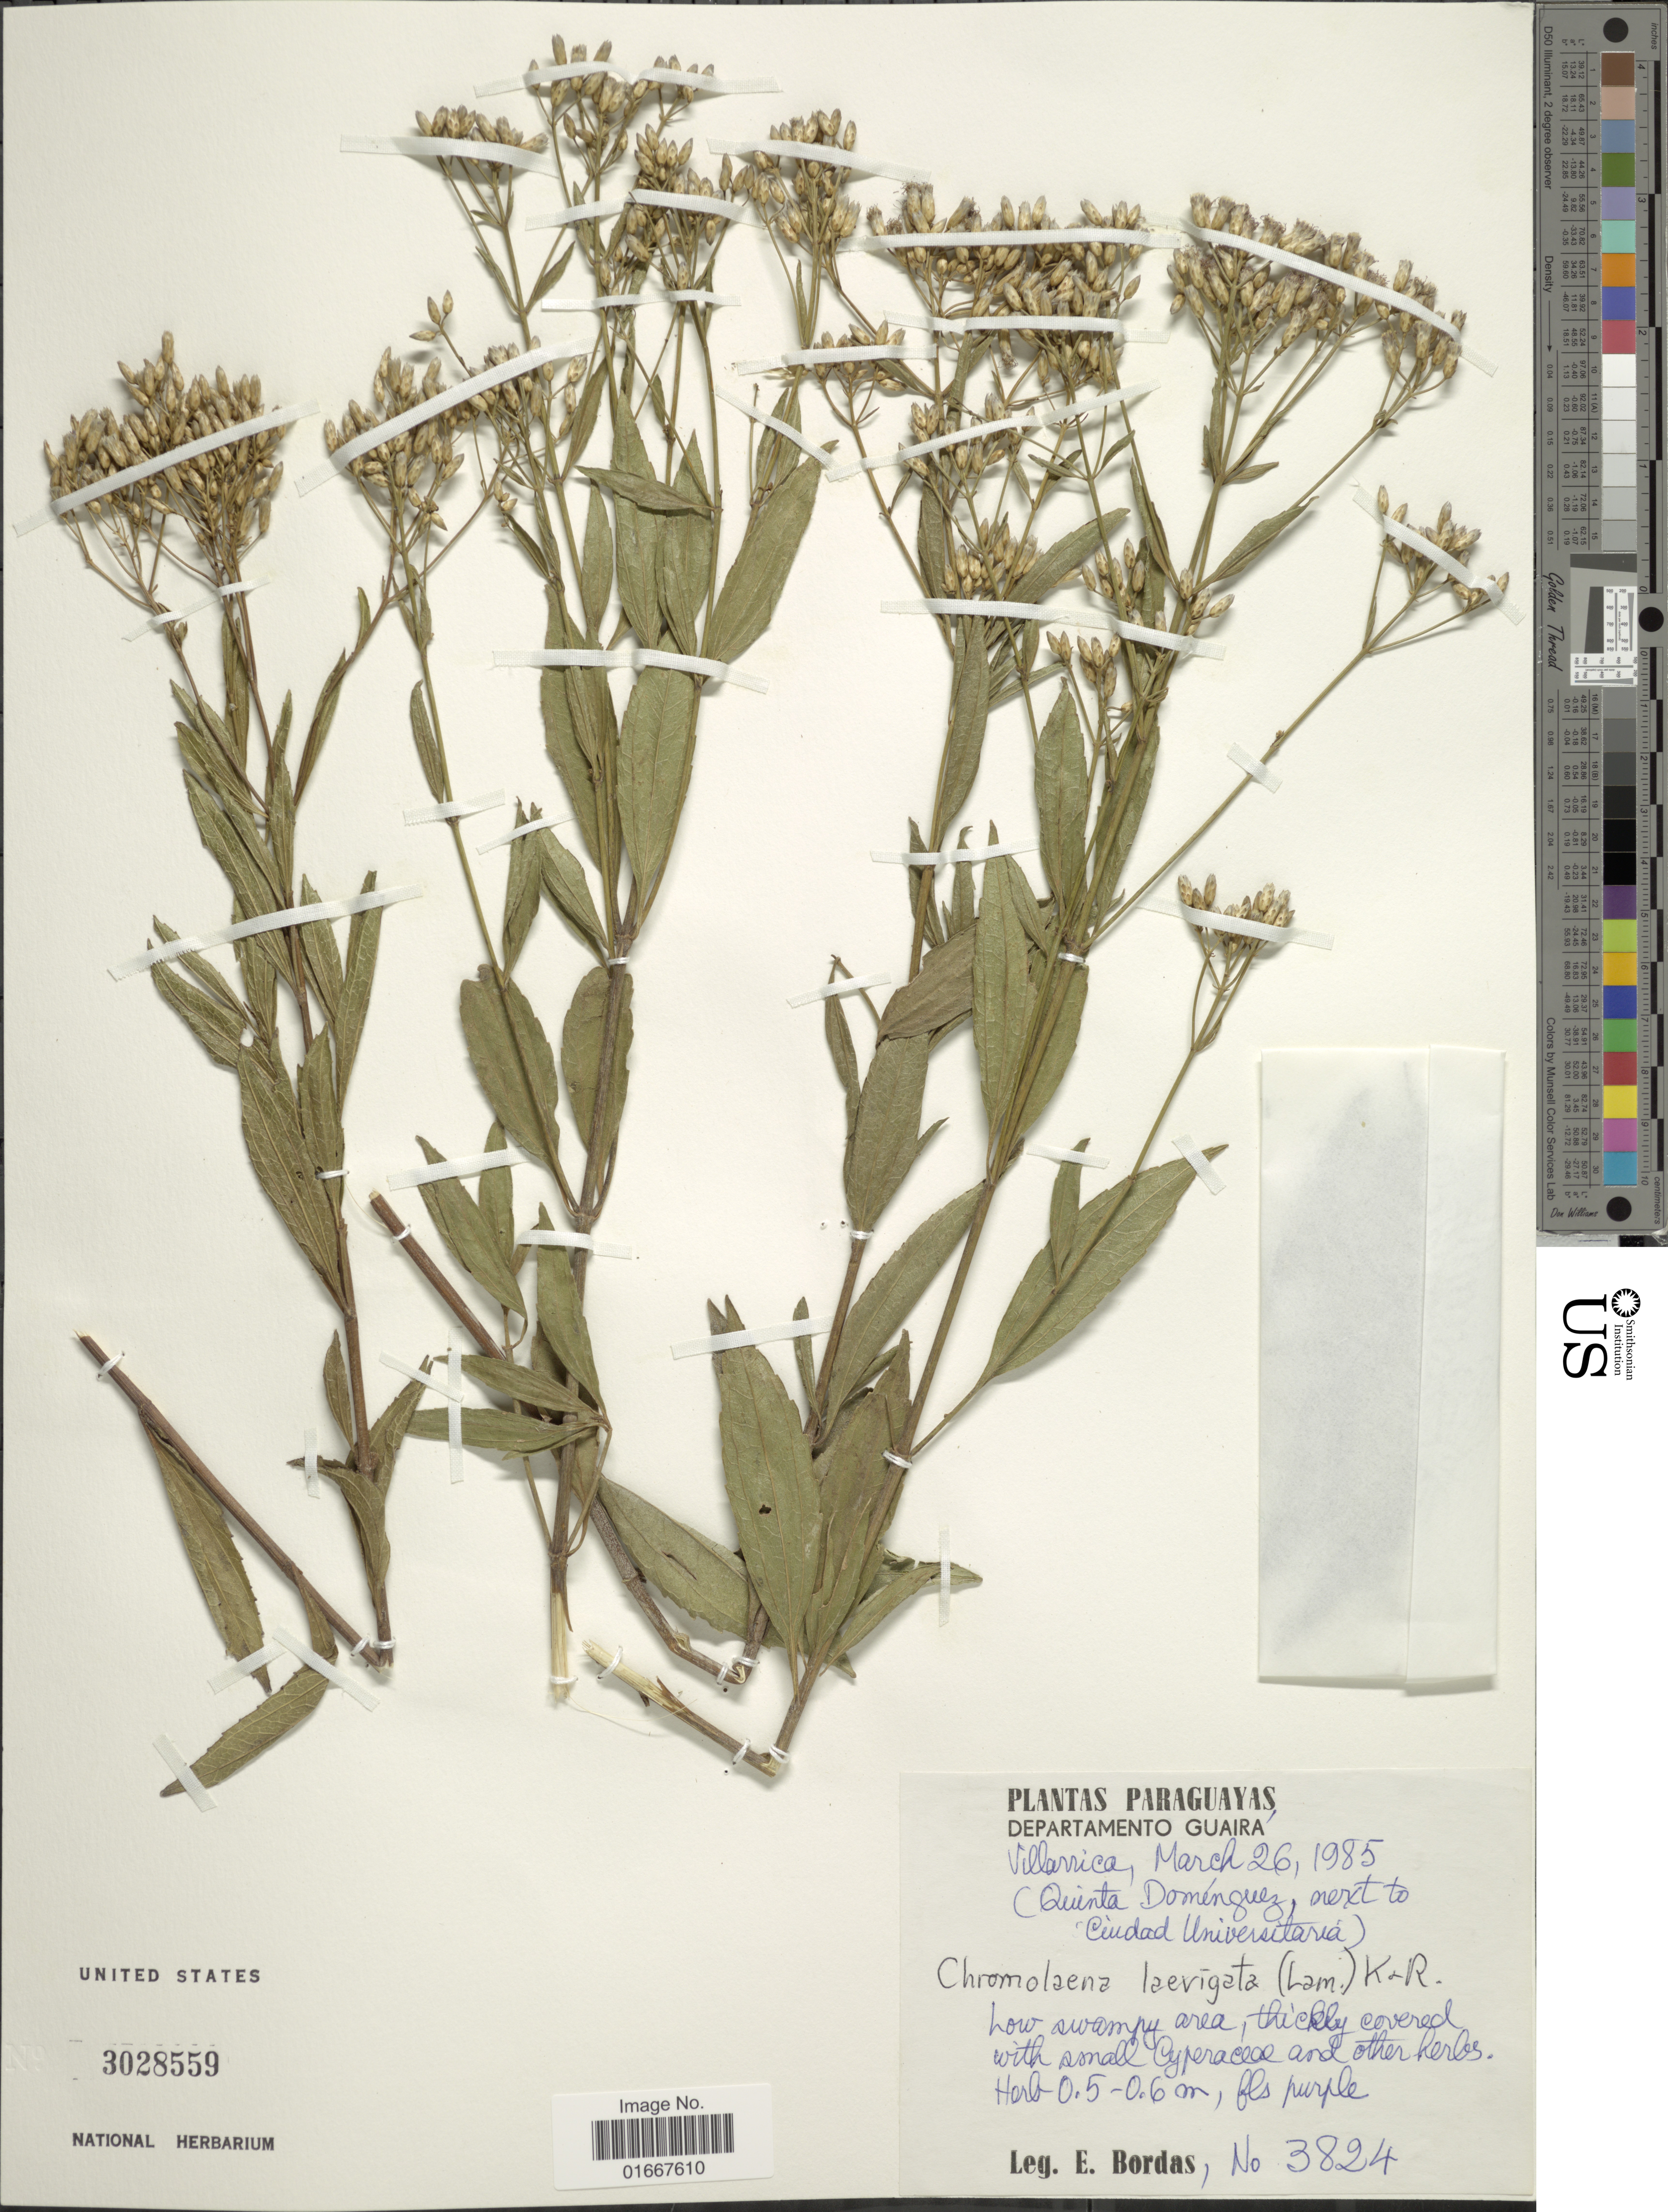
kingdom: Plantae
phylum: Tracheophyta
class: Magnoliopsida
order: Asterales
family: Asteraceae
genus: Chromolaena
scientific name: Chromolaena laevigata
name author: (Lam.) R.M. King & H. Rob.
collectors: E. Bordas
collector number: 3824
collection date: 1985-03-26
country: Paraguay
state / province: Guaira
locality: Villarica. (Quinta Doménguez, next to Ciudad Universitaria)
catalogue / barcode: US 3028559